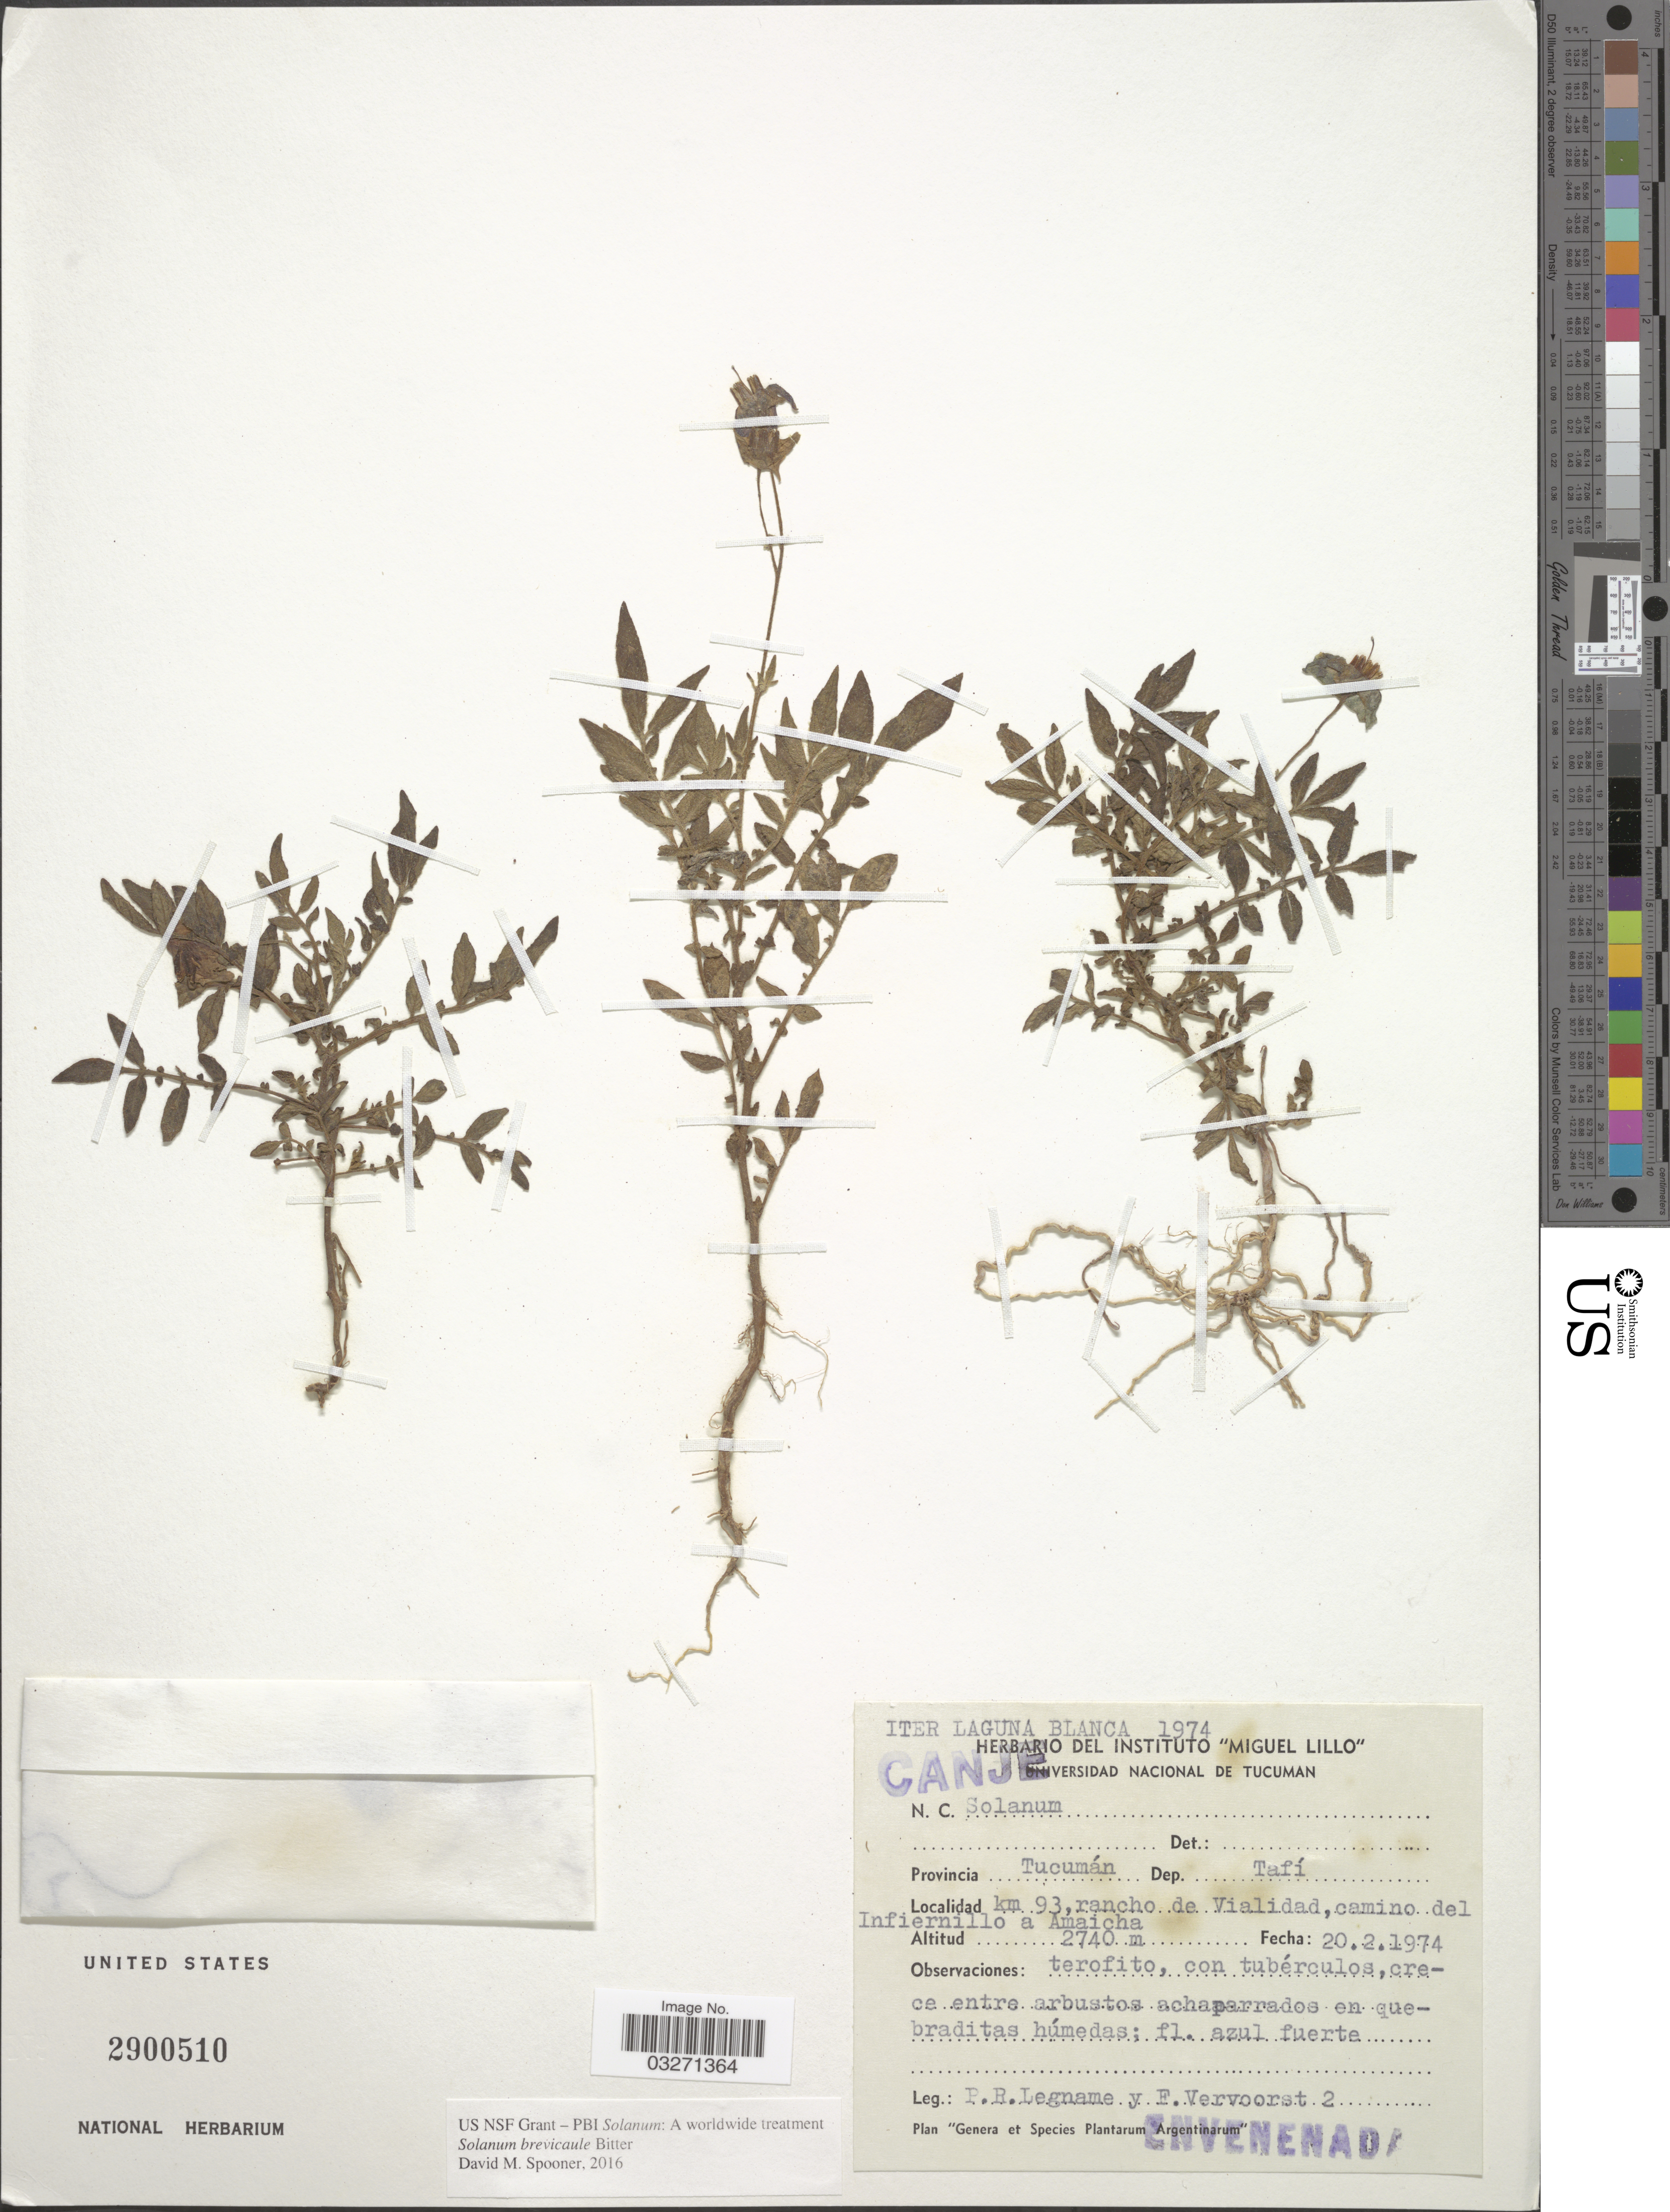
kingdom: Plantae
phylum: Tracheophyta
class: Magnoliopsida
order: Solanales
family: Solanaceae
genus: Solanum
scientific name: Solanum brevicaule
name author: Bitter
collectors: P. R. Legname & F. Vervoorst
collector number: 2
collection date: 1974-02-20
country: Argentina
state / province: Tucuman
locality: Dep. Tafí. Km 93, rancho de Vialidad, camino del Infiernillo a Amaicha.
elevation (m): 2740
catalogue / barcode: US 2900510